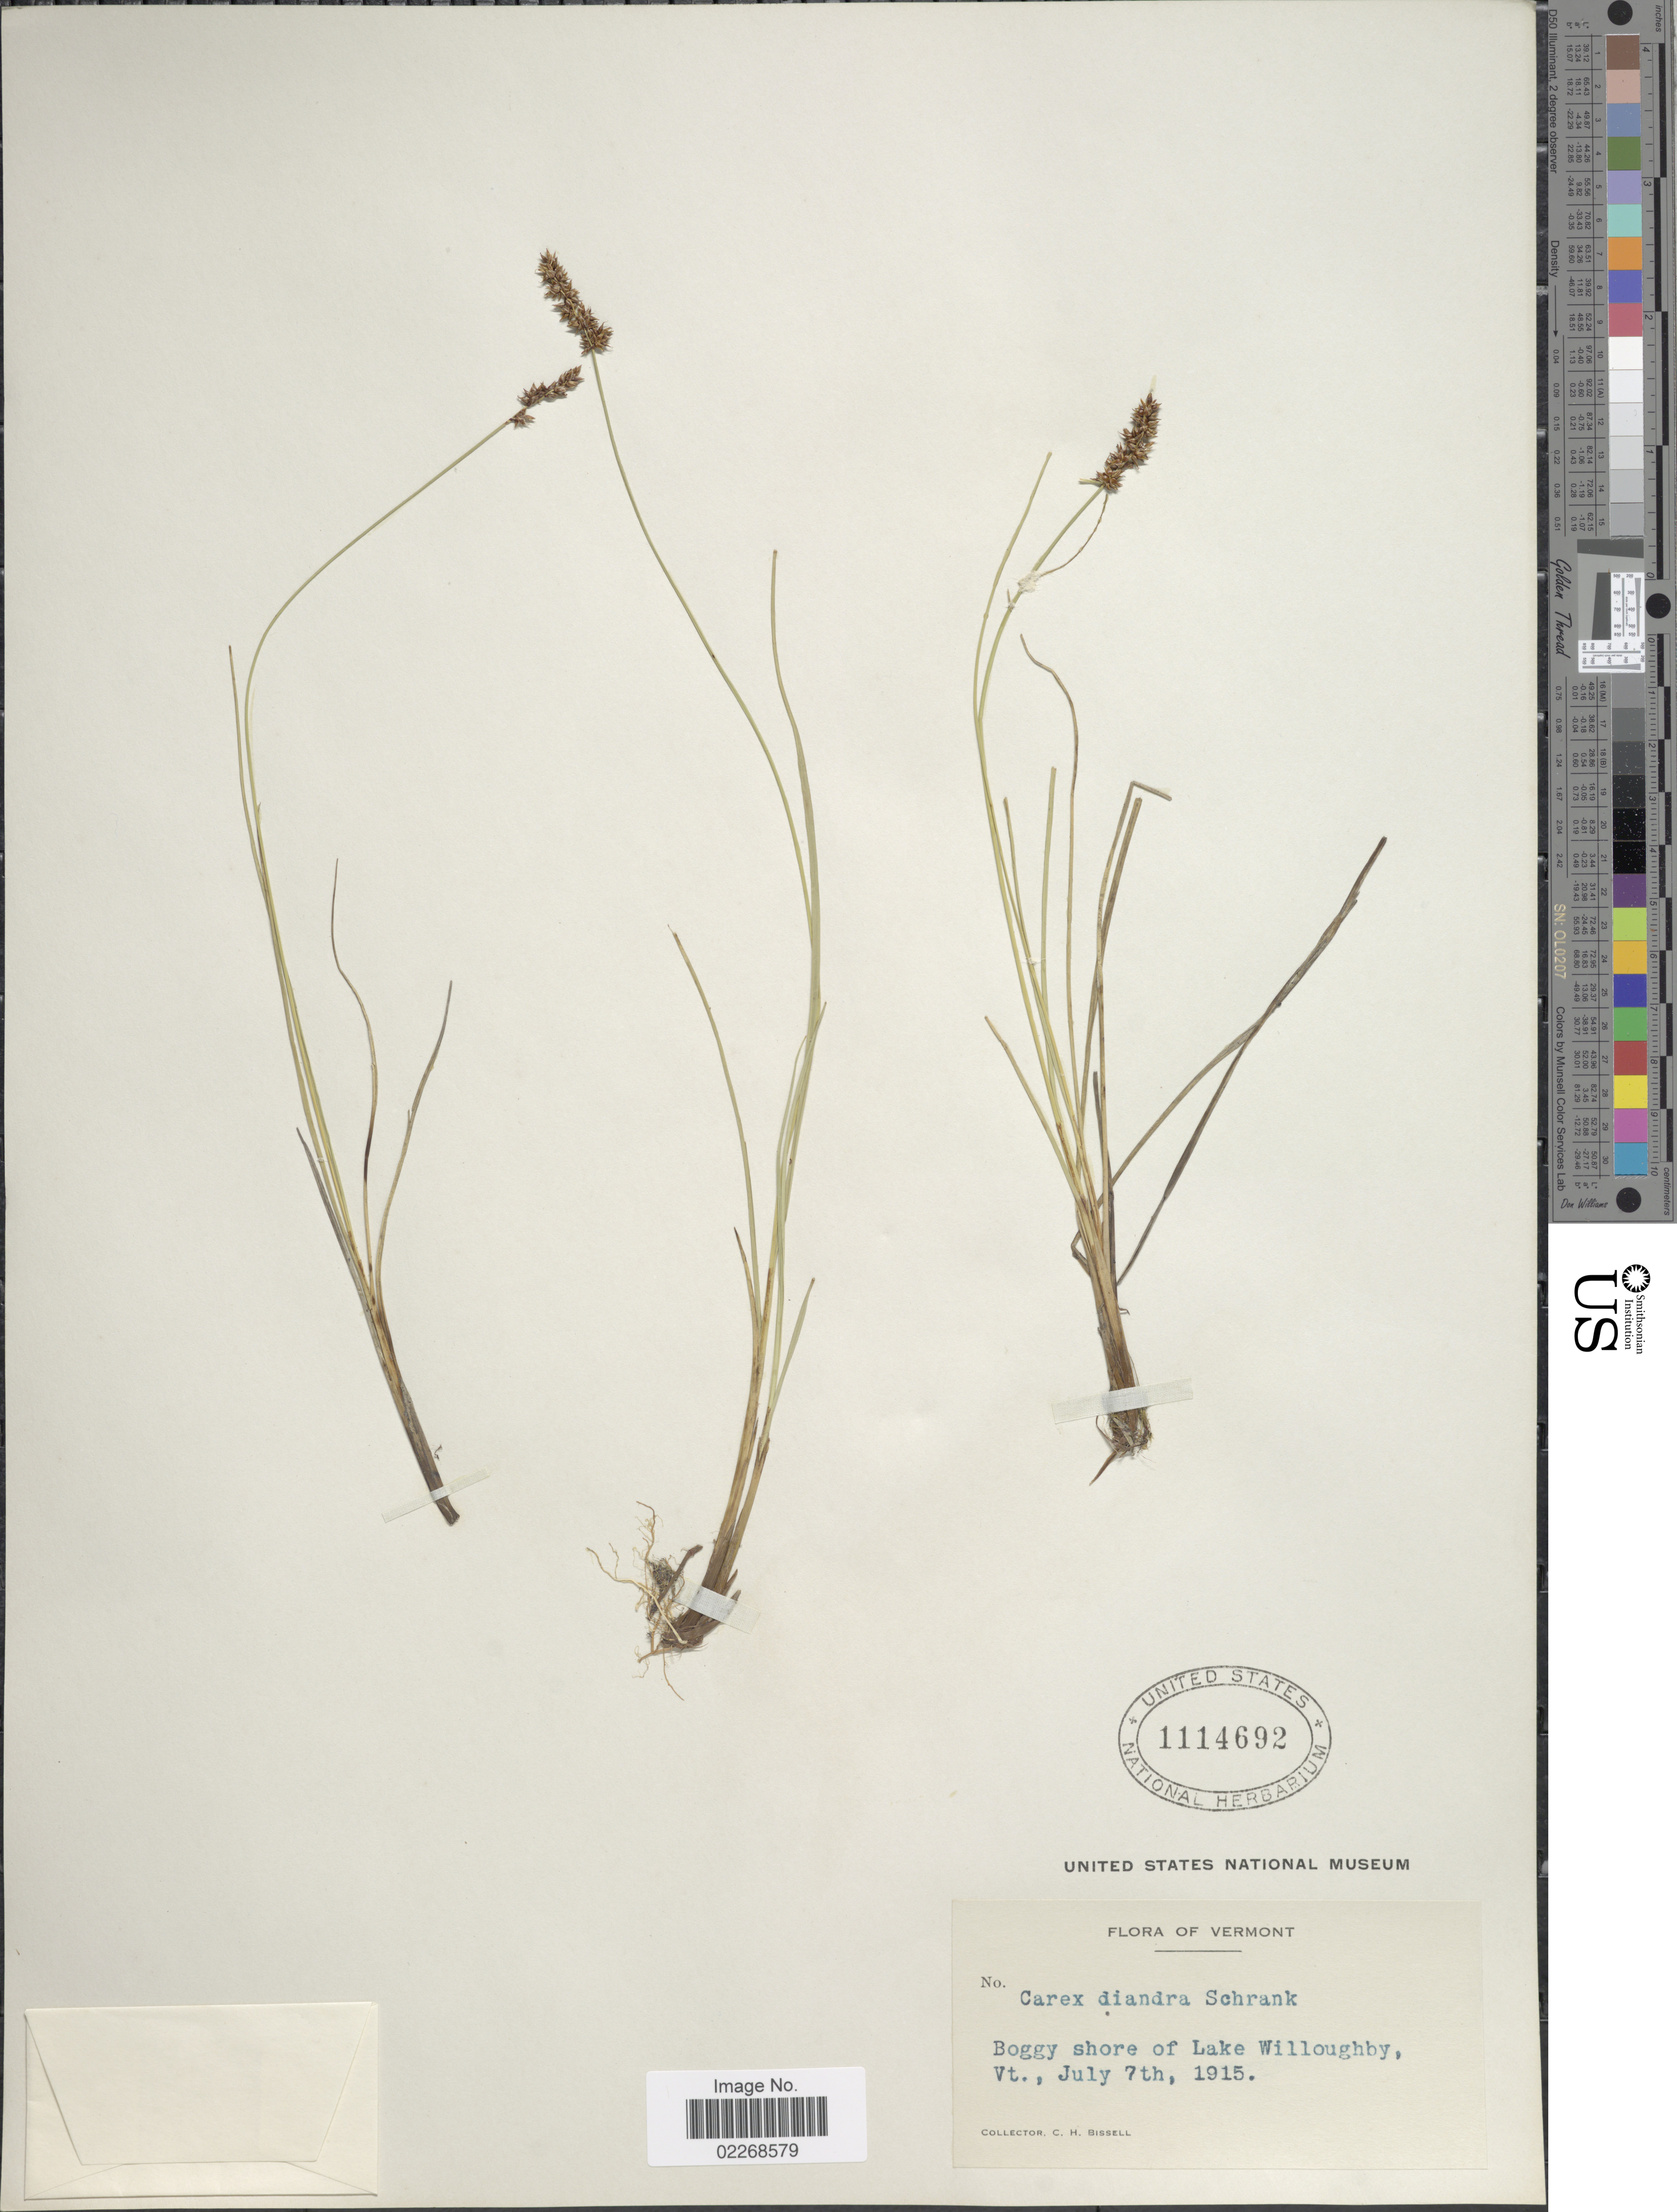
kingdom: Plantae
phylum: Tracheophyta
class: Liliopsida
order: Poales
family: Cyperaceae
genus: Carex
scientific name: Carex diandra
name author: Schrank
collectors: C. Bissell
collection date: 1915-07-07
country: United States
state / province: Vermont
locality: Boggy shore of Lake Willoughby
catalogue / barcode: US 1114692